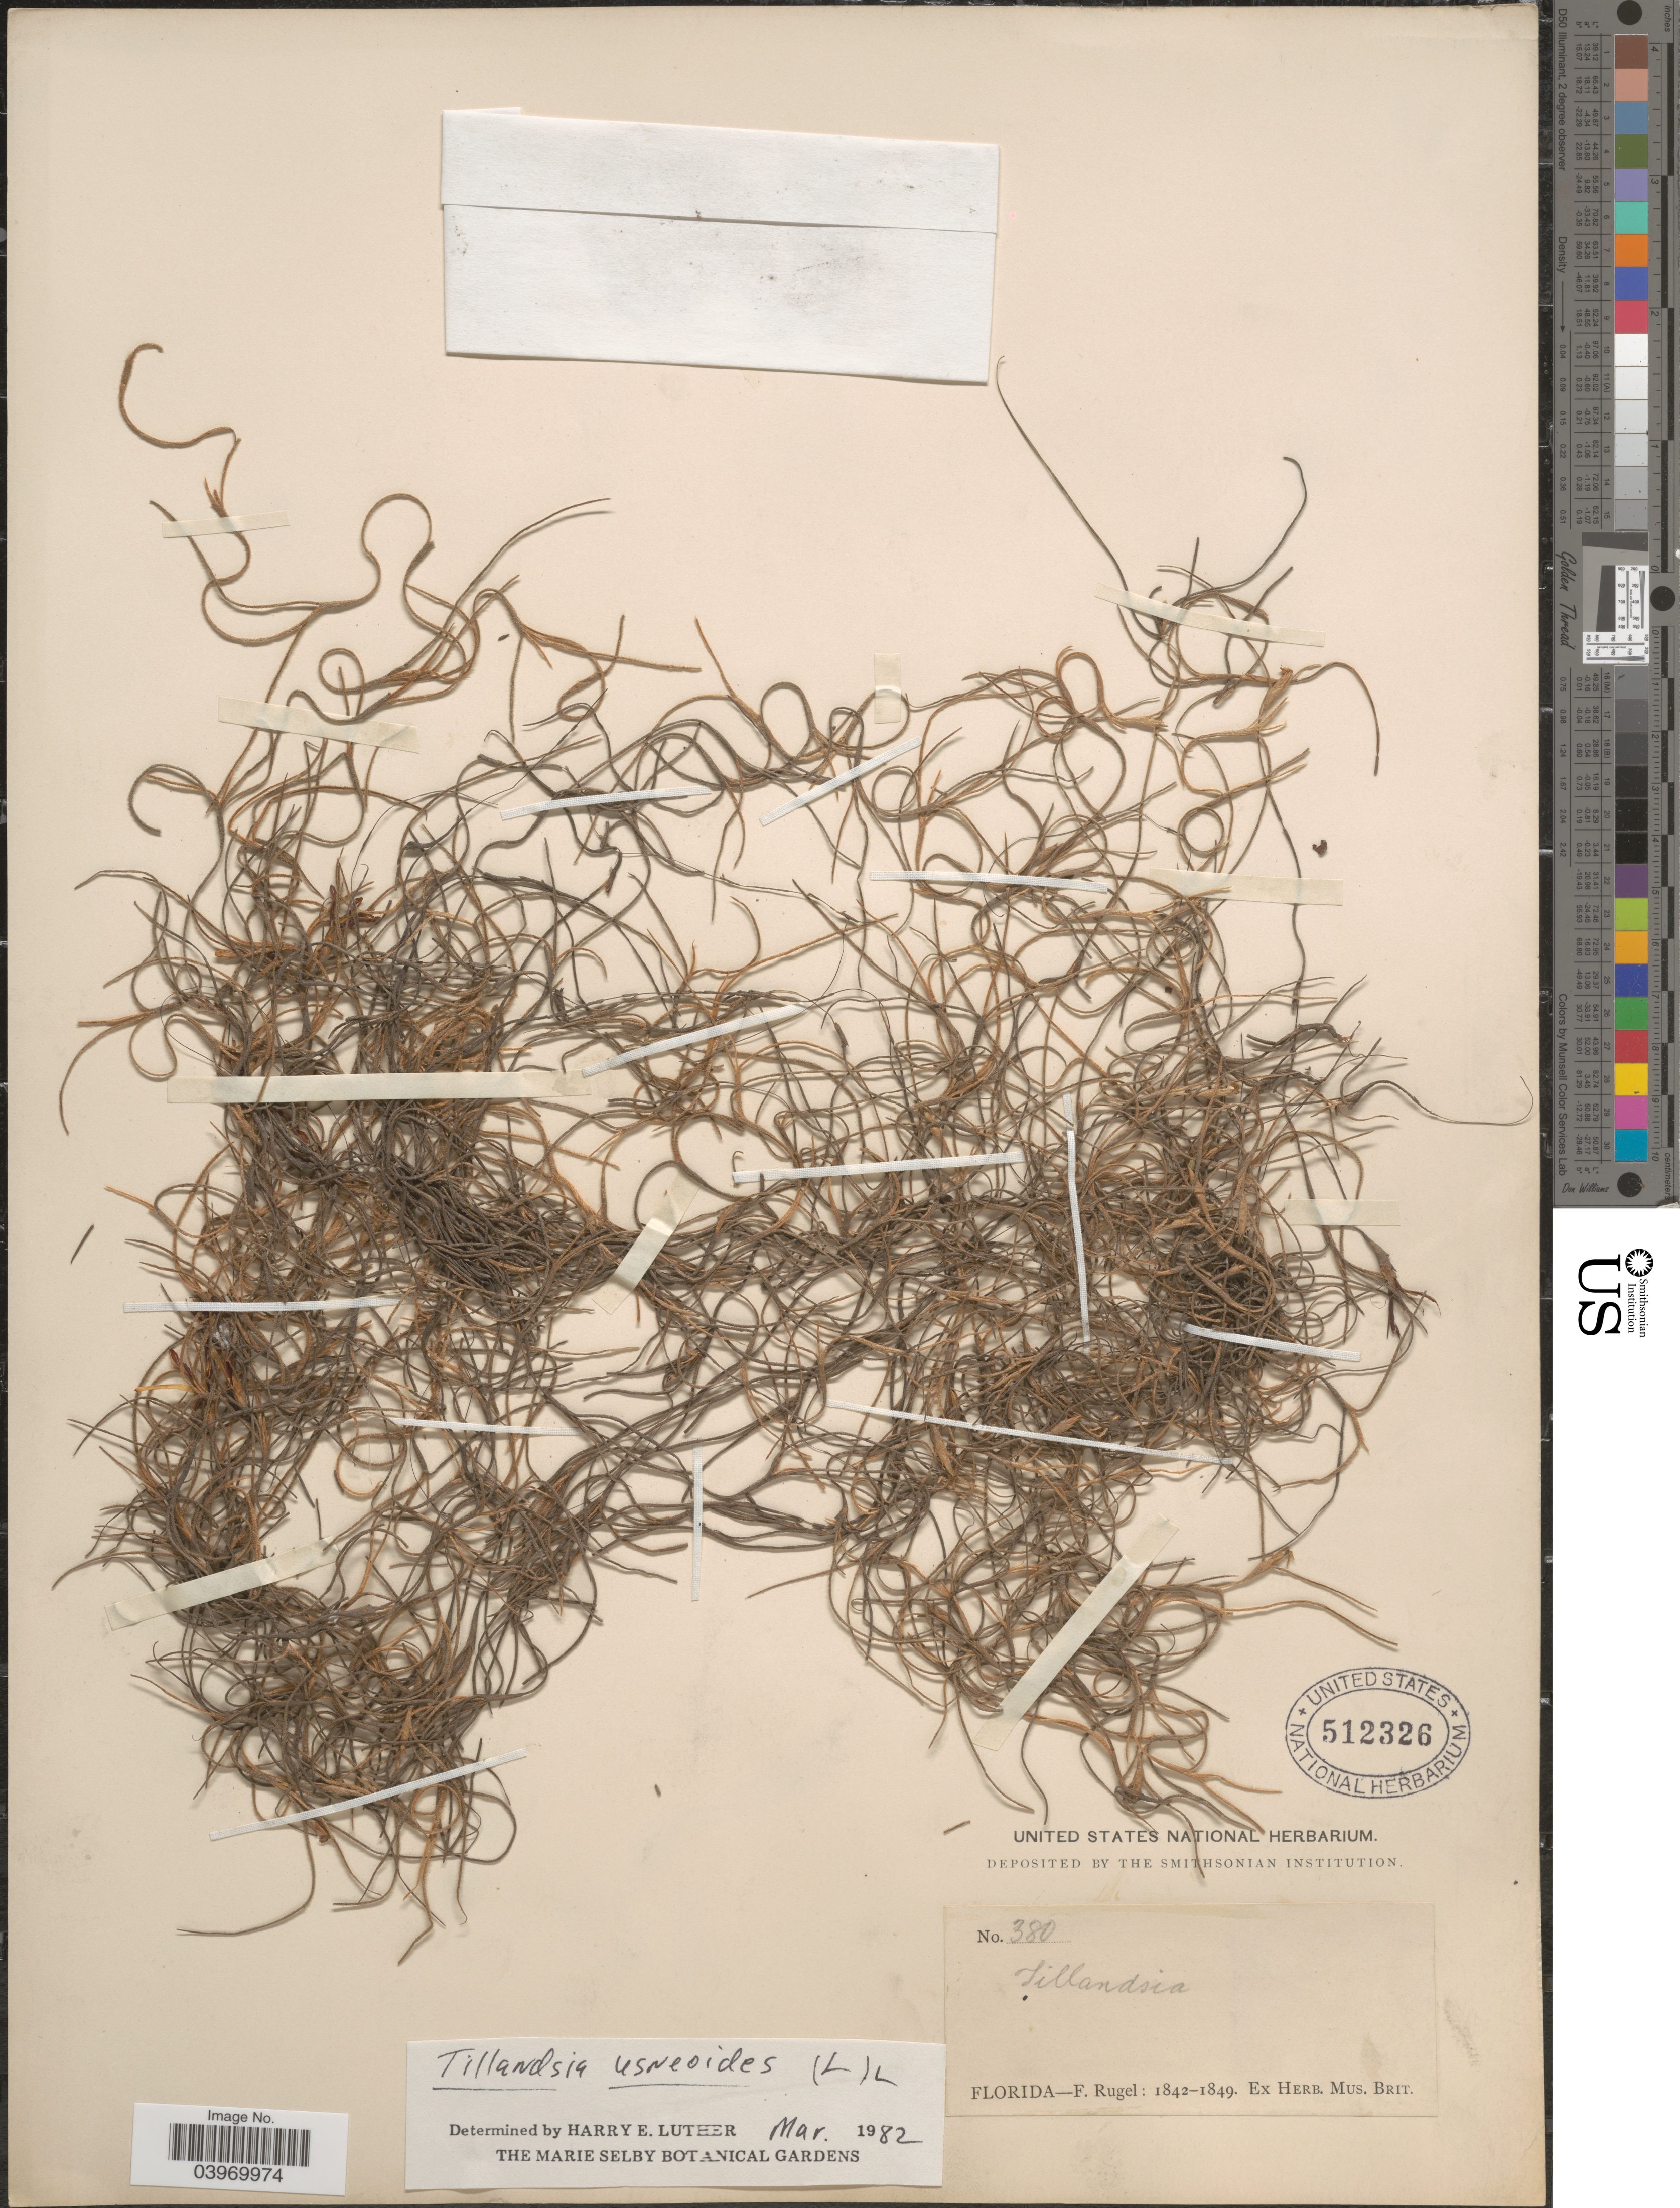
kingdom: Plantae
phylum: Tracheophyta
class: Liliopsida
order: Poales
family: Bromeliaceae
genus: Tillandsia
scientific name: Tillandsia usneoides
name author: (L.) L.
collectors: F. Rugel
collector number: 380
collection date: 1842/1849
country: United States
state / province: Florida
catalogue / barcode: US 512326